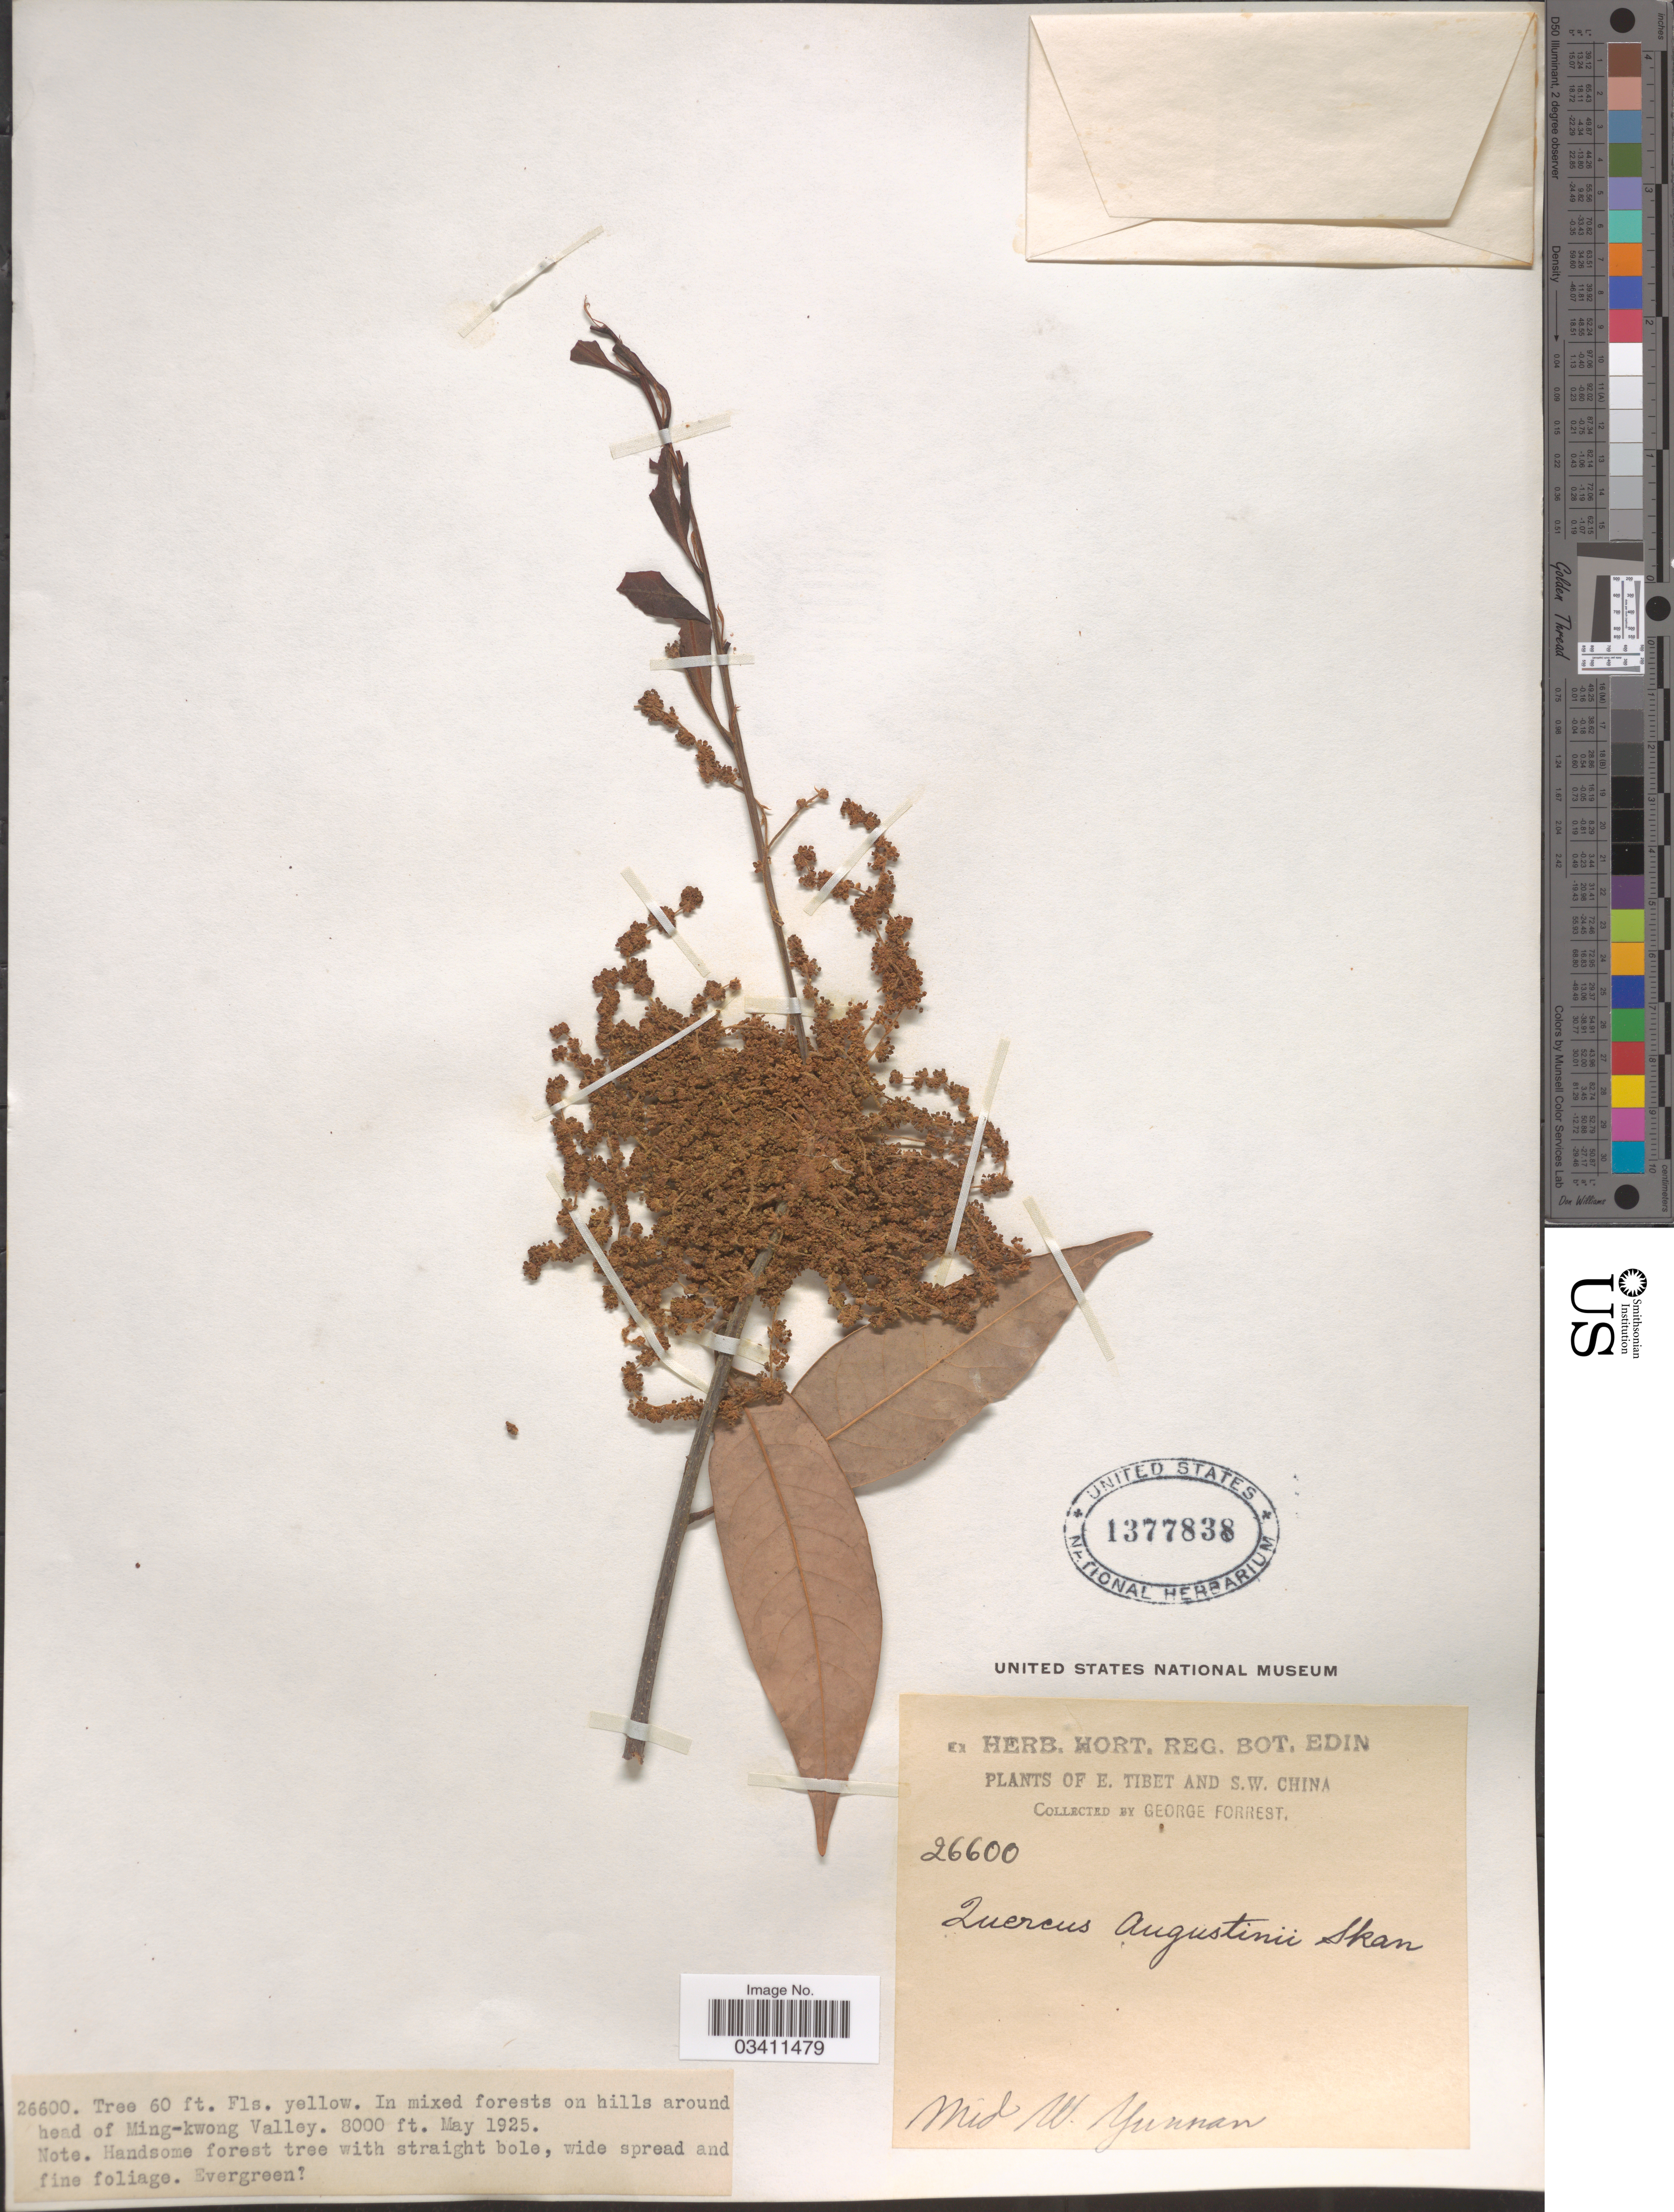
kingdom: Plantae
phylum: Tracheophyta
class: Magnoliopsida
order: Fagales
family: Fagaceae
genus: Quercus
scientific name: Quercus augustinii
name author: Skan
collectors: G. Forrest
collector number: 26600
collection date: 1925-05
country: China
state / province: Yunnan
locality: E. Tibet and S.W. China. In mixed forests on hills around head of Ming-kwong Valley. Mid W. Yunnan.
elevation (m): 2438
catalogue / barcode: US 1377838